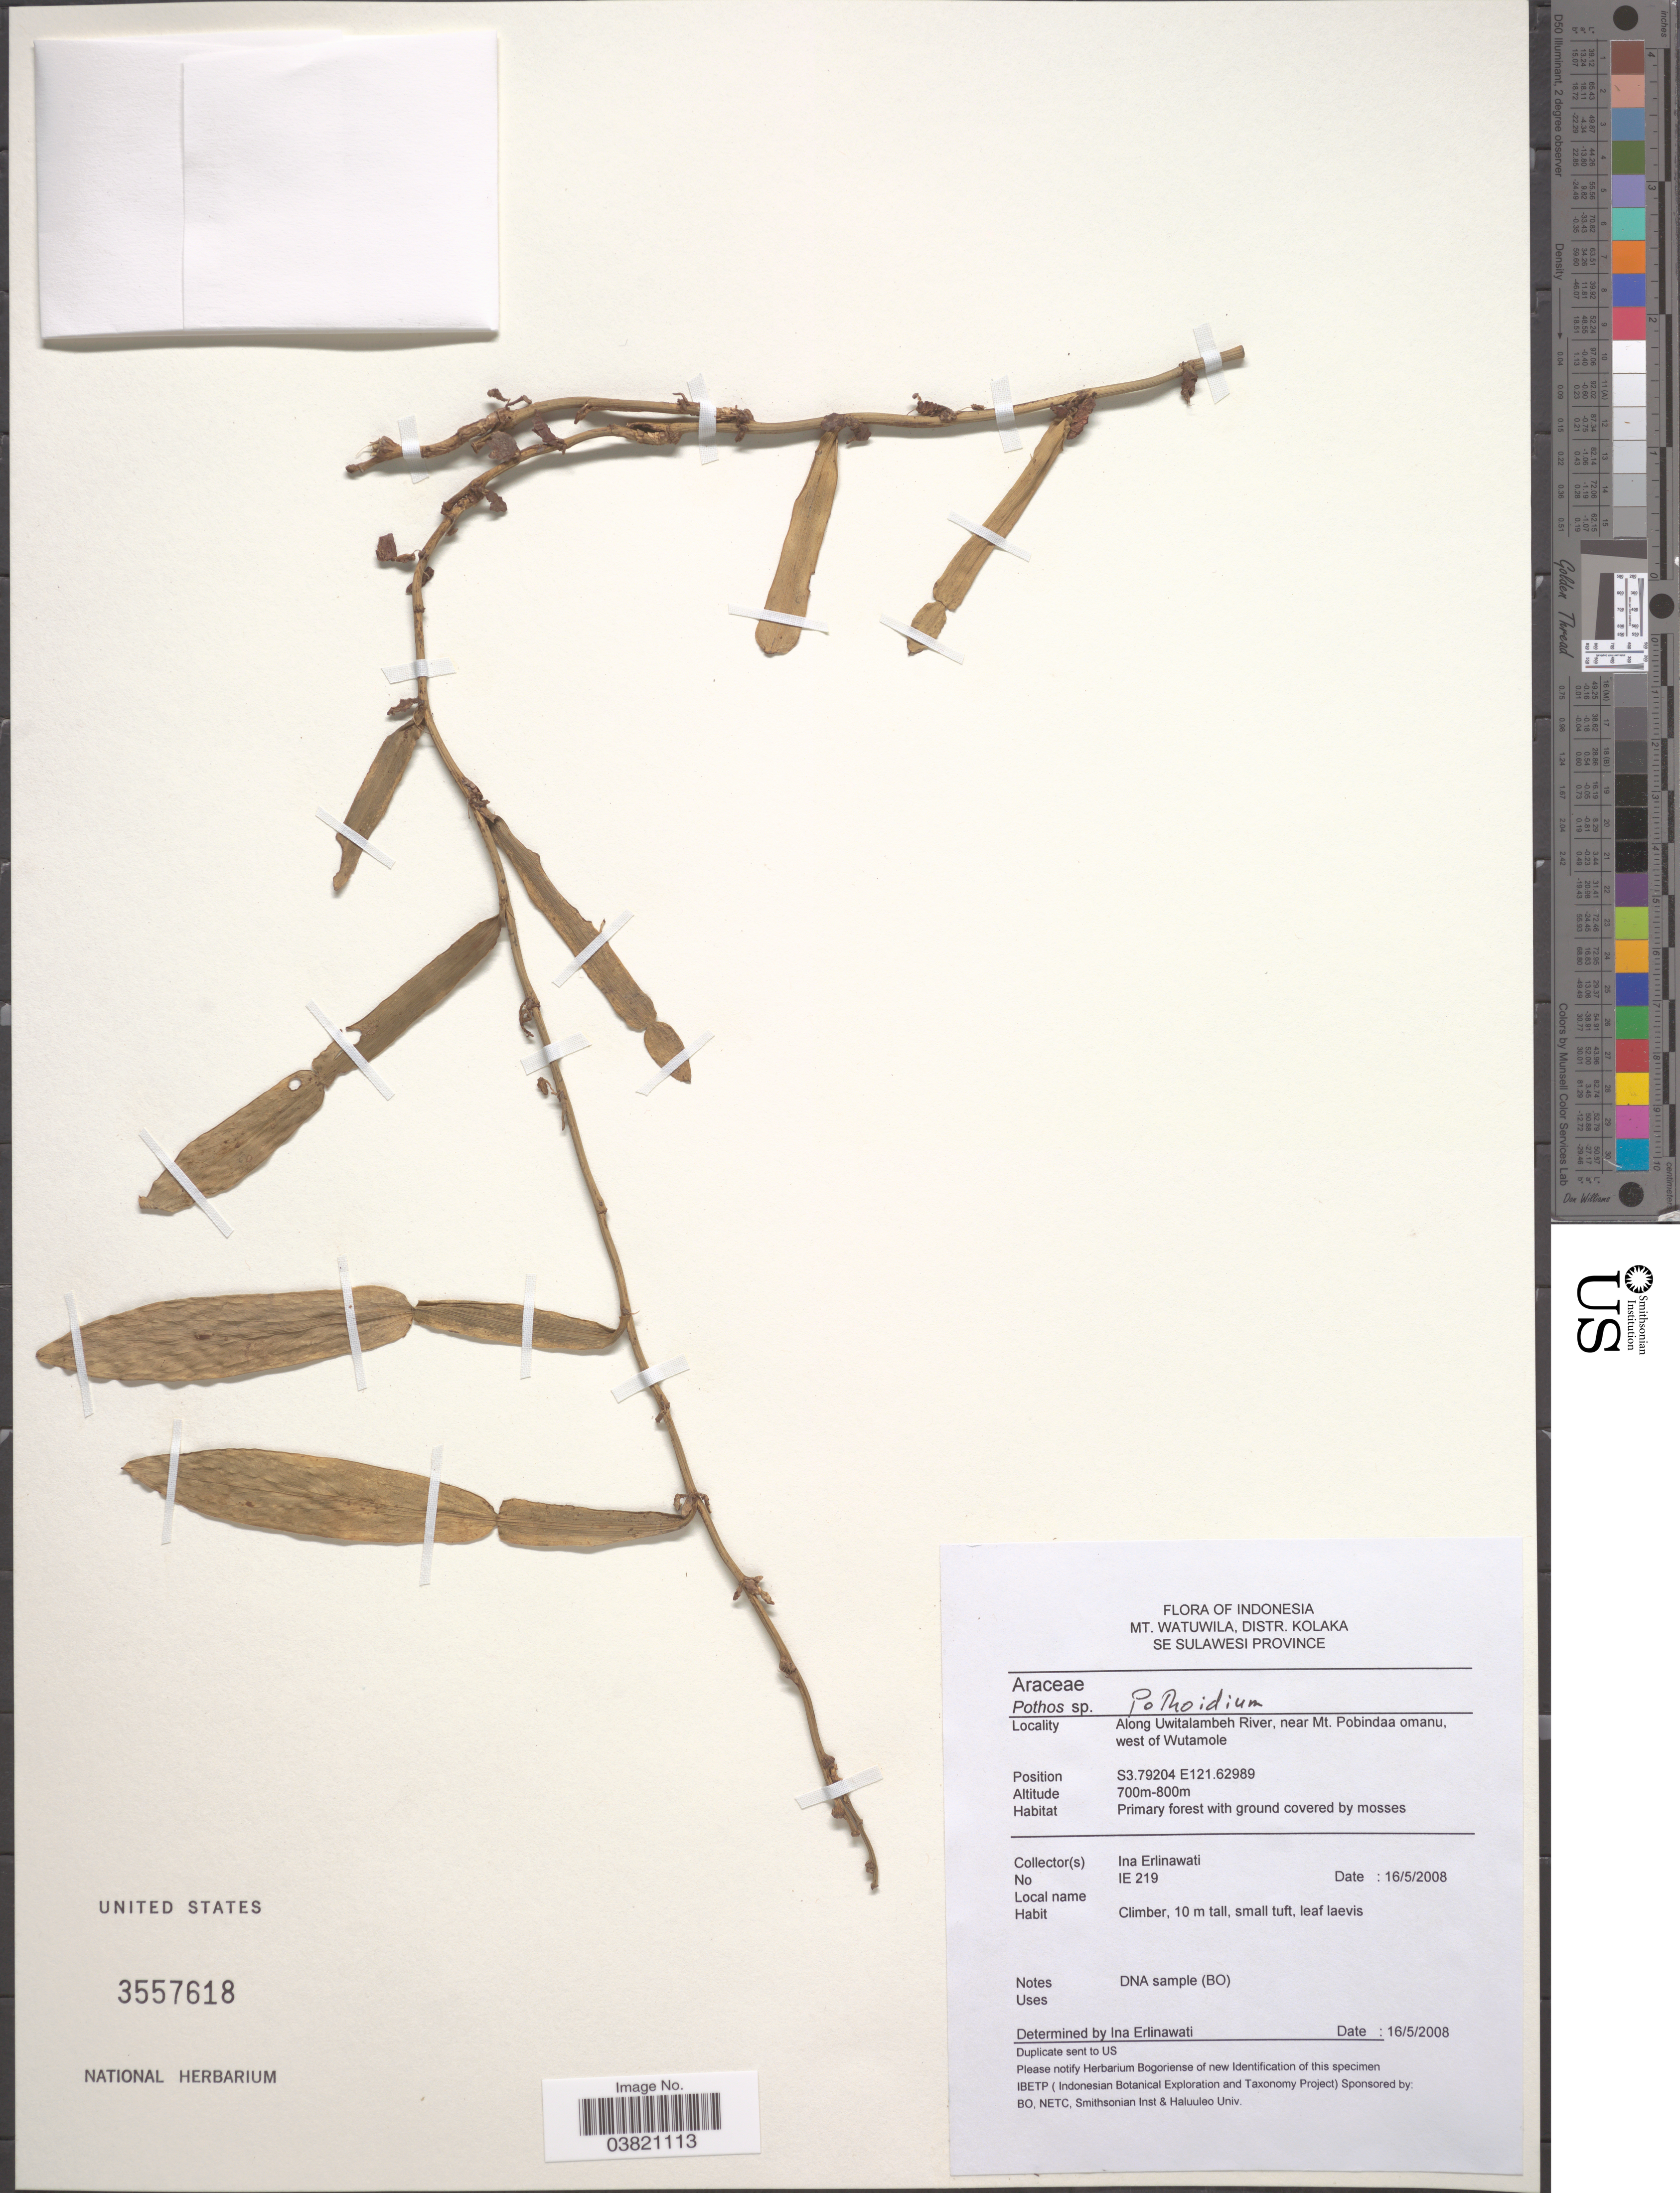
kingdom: Plantae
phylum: Tracheophyta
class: Liliopsida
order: Alismatales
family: Araceae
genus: Pothoidium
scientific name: Pothoidium lobbianum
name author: Schott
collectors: I. Erlinawati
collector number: IE 219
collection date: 2008-05-16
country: Indonesia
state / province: Sulawesi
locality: Mt. Watuwila, Distr. Kolaka. SE Sulawesi Province. Along Uwitalambeh River, near Mt. Pobindaa omanu, west of Wutamole.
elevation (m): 700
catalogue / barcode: US 3557618